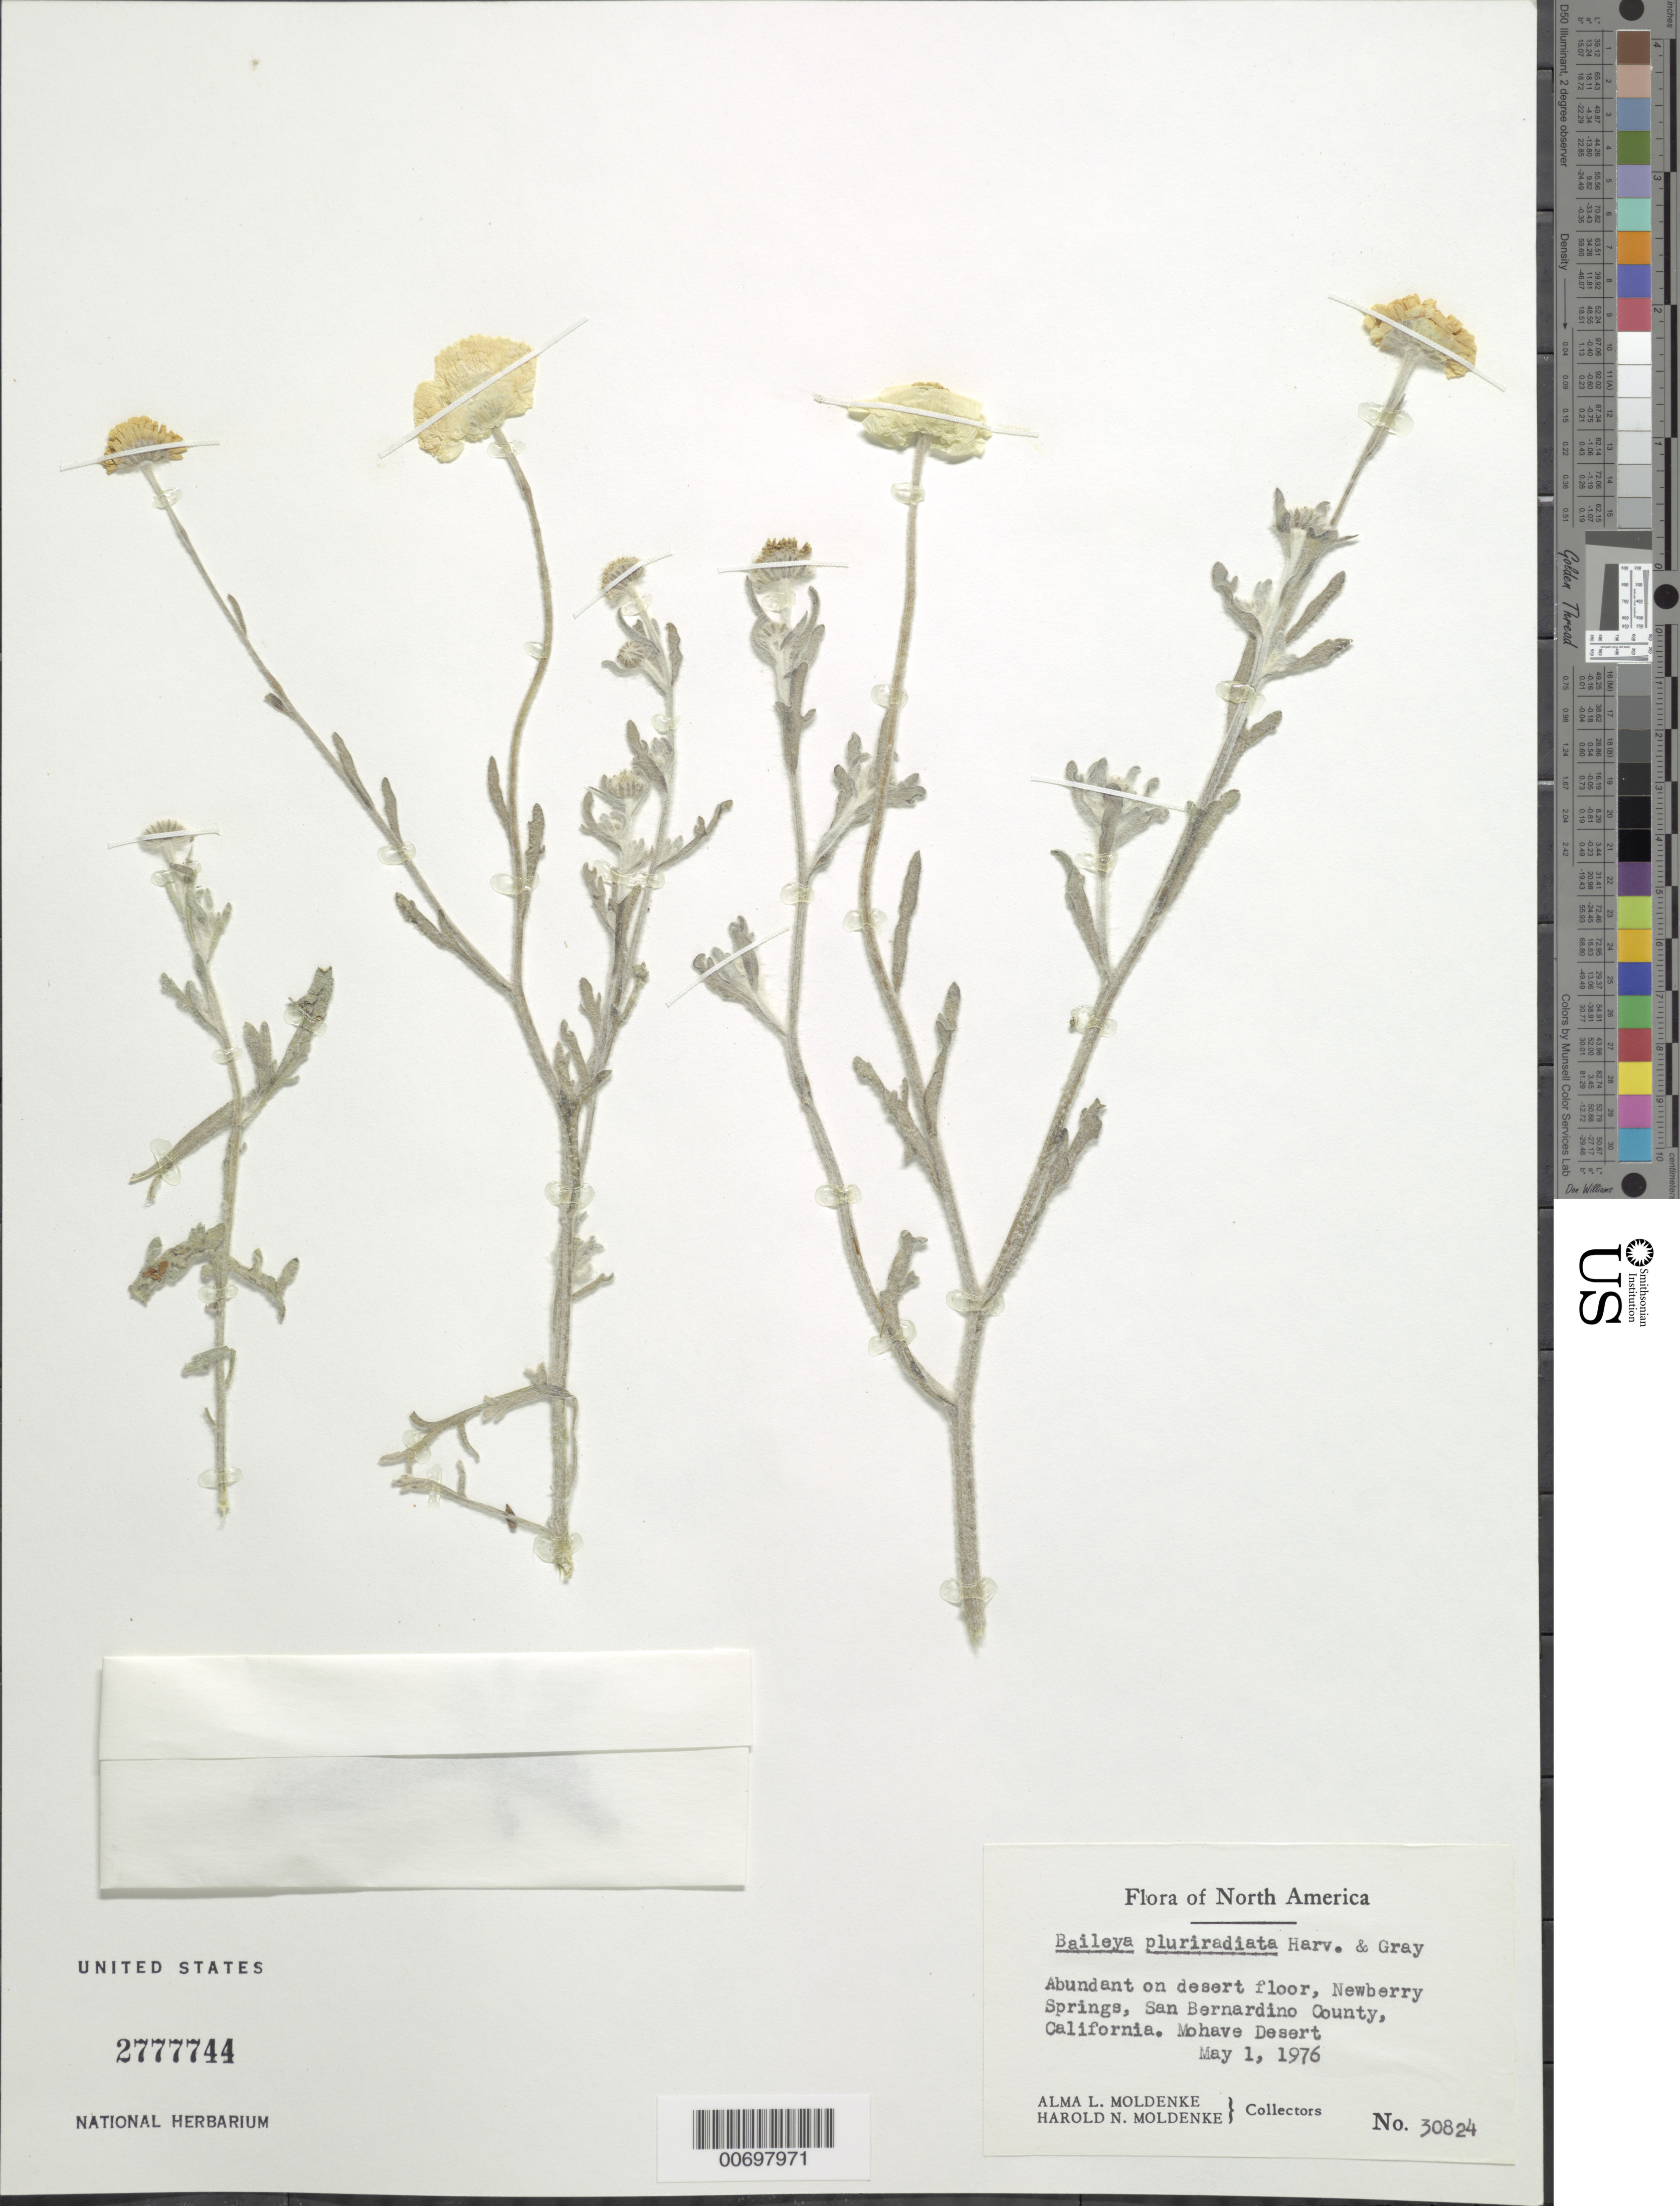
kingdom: Plantae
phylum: Tracheophyta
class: Magnoliopsida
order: Asterales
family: Asteraceae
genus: Baileya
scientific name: Baileya pleniradiata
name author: Harv. & A. Gray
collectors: A. L. Moldenke & H. N. Moldenke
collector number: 30824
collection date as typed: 01 May 1976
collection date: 1976-05-01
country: United States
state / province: California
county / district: San Bernardino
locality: Abundant on desert floor, Newberry Springs, Mohave Desert.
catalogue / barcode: US 2777744